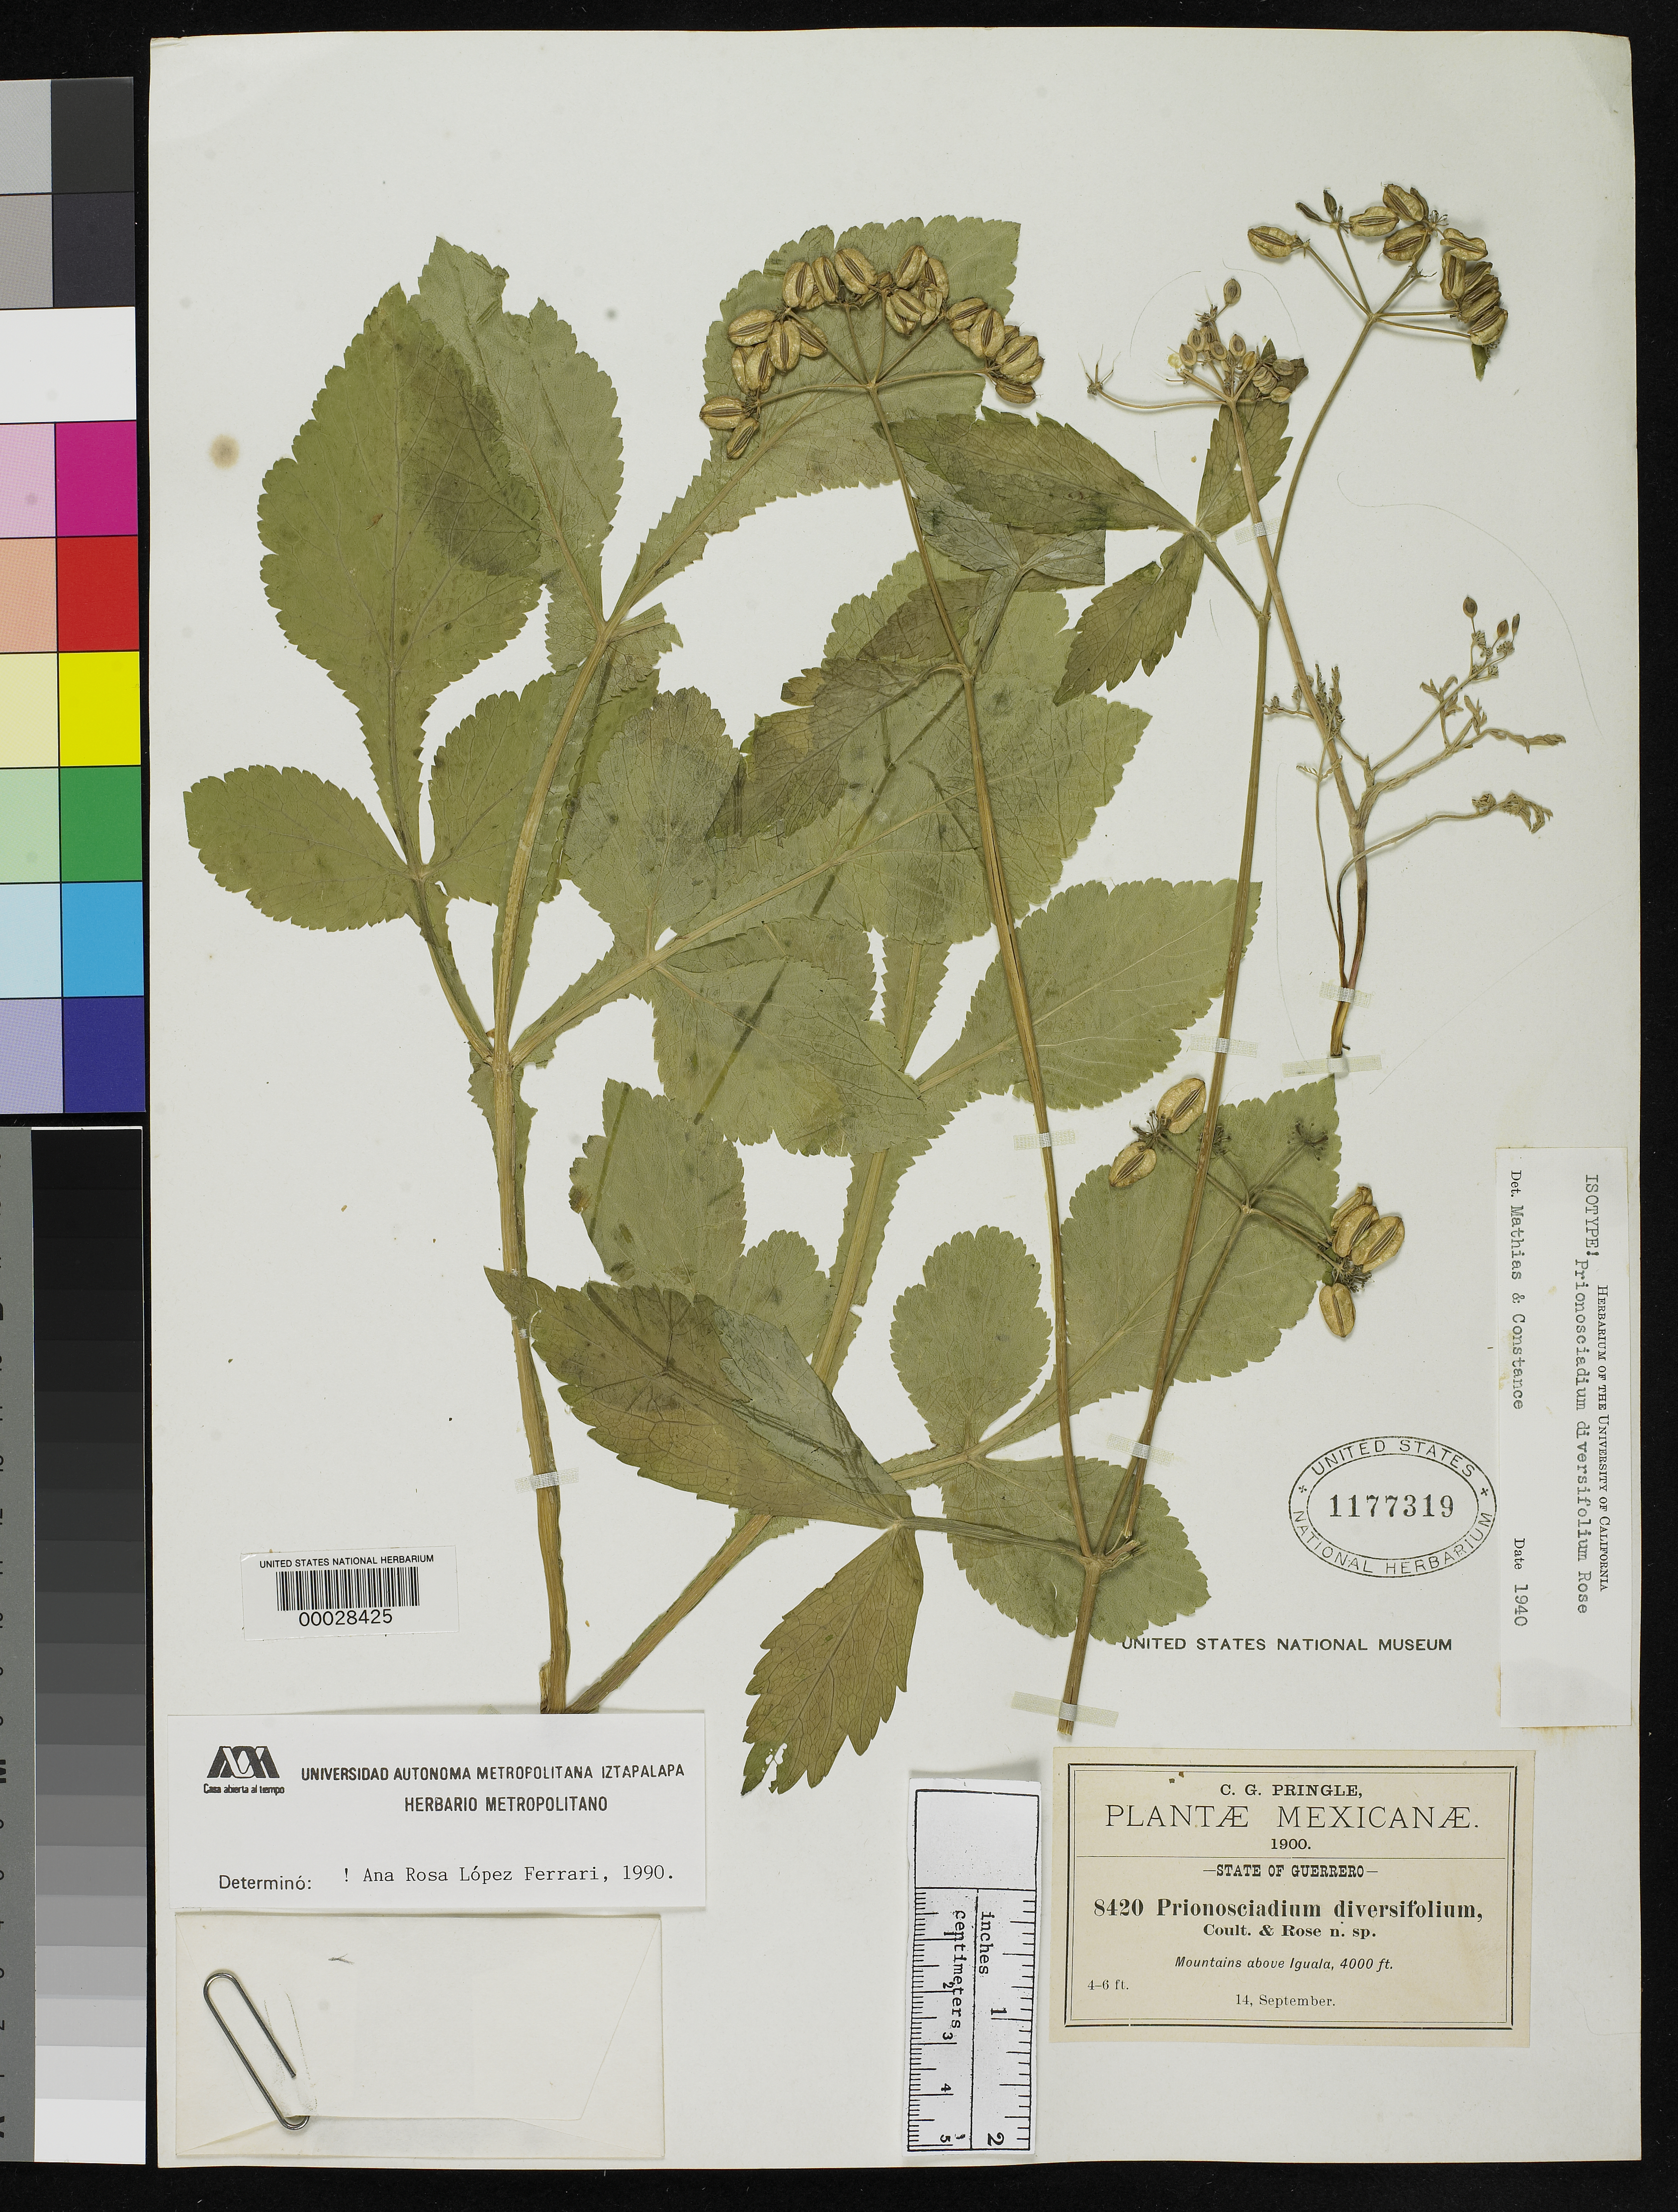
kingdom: Plantae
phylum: Tracheophyta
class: Magnoliopsida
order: Apiales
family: Apiaceae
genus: Prionosciadium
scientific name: Prionosciadium diversifolium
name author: Rose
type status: Isotype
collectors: C. G. Pringle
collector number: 8420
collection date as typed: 14 Sep 1900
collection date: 1900-09-14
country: Mexico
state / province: Guerrero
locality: Mountains above Iguala.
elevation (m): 1219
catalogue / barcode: US 1177319